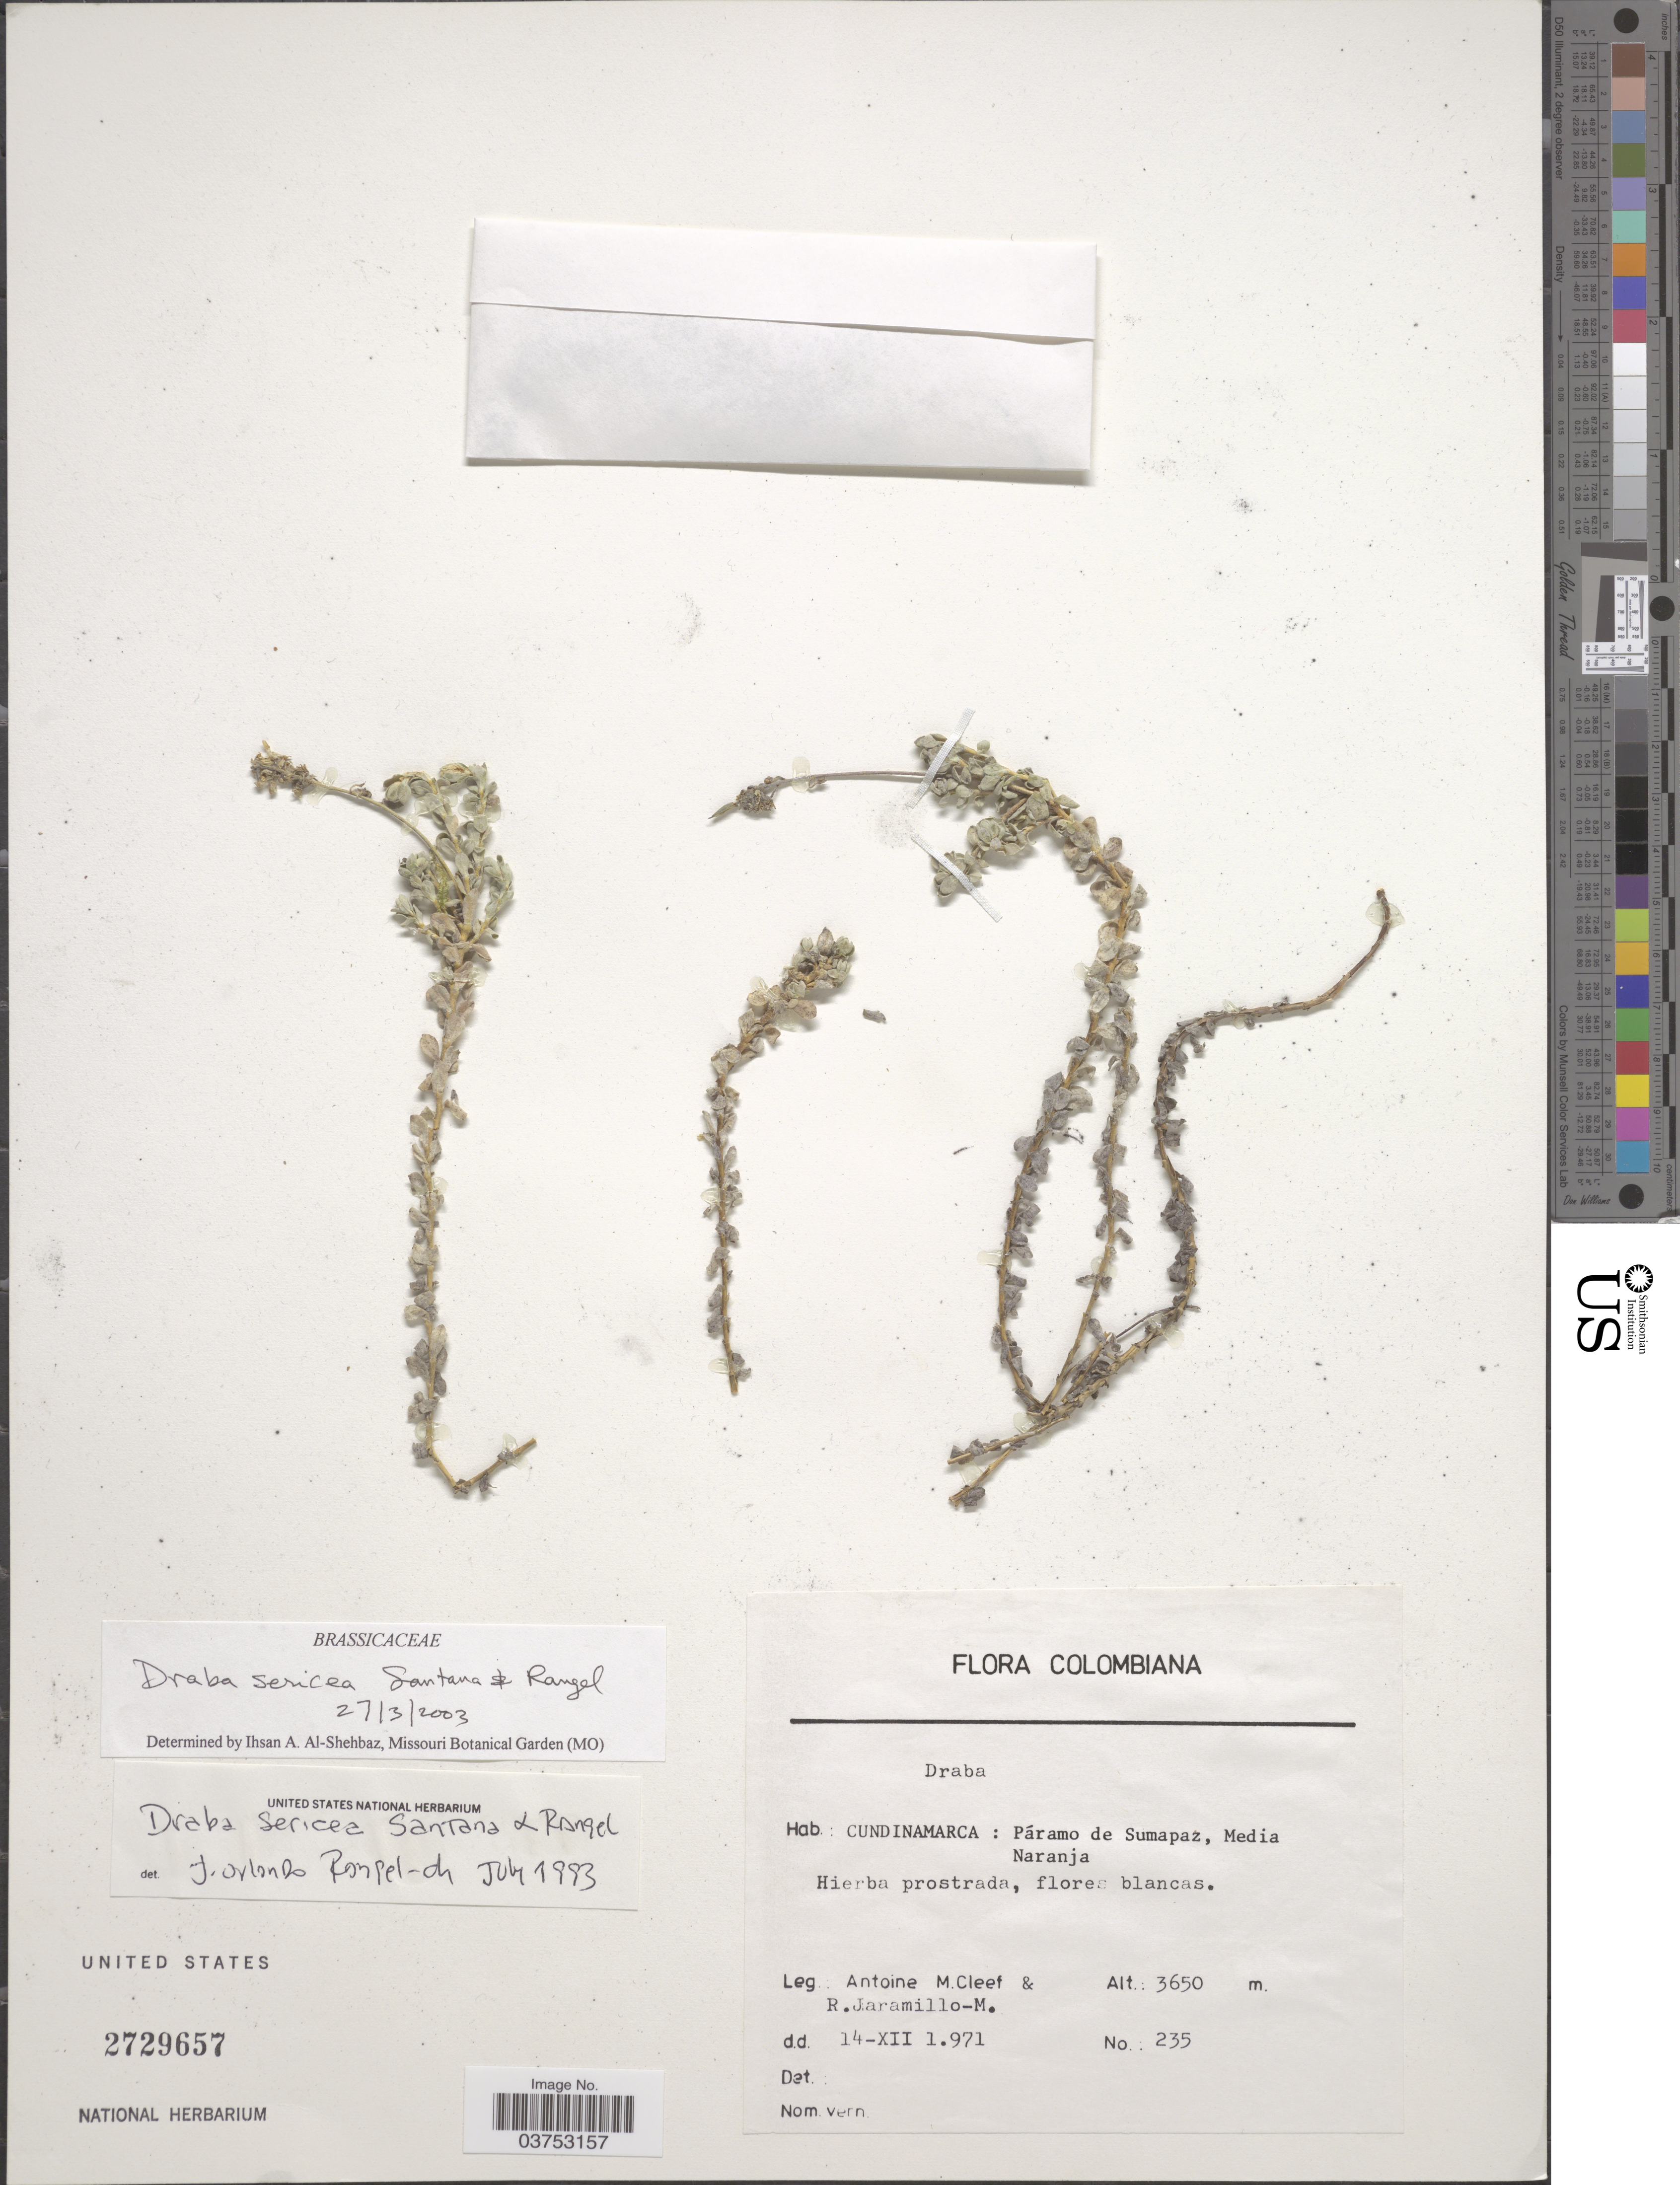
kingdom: Plantae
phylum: Tracheophyta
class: Magnoliopsida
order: Brassicales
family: Brassicaceae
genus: Draba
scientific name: Draba sericea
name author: Santana & J.O. Rangel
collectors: A. M. Cleef & R. Jaramillo M.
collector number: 235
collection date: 1971-12-14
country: Colombia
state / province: Cundinamarca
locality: Páramo de Sumapaz, Media Naranja.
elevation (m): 3650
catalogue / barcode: US 2729657